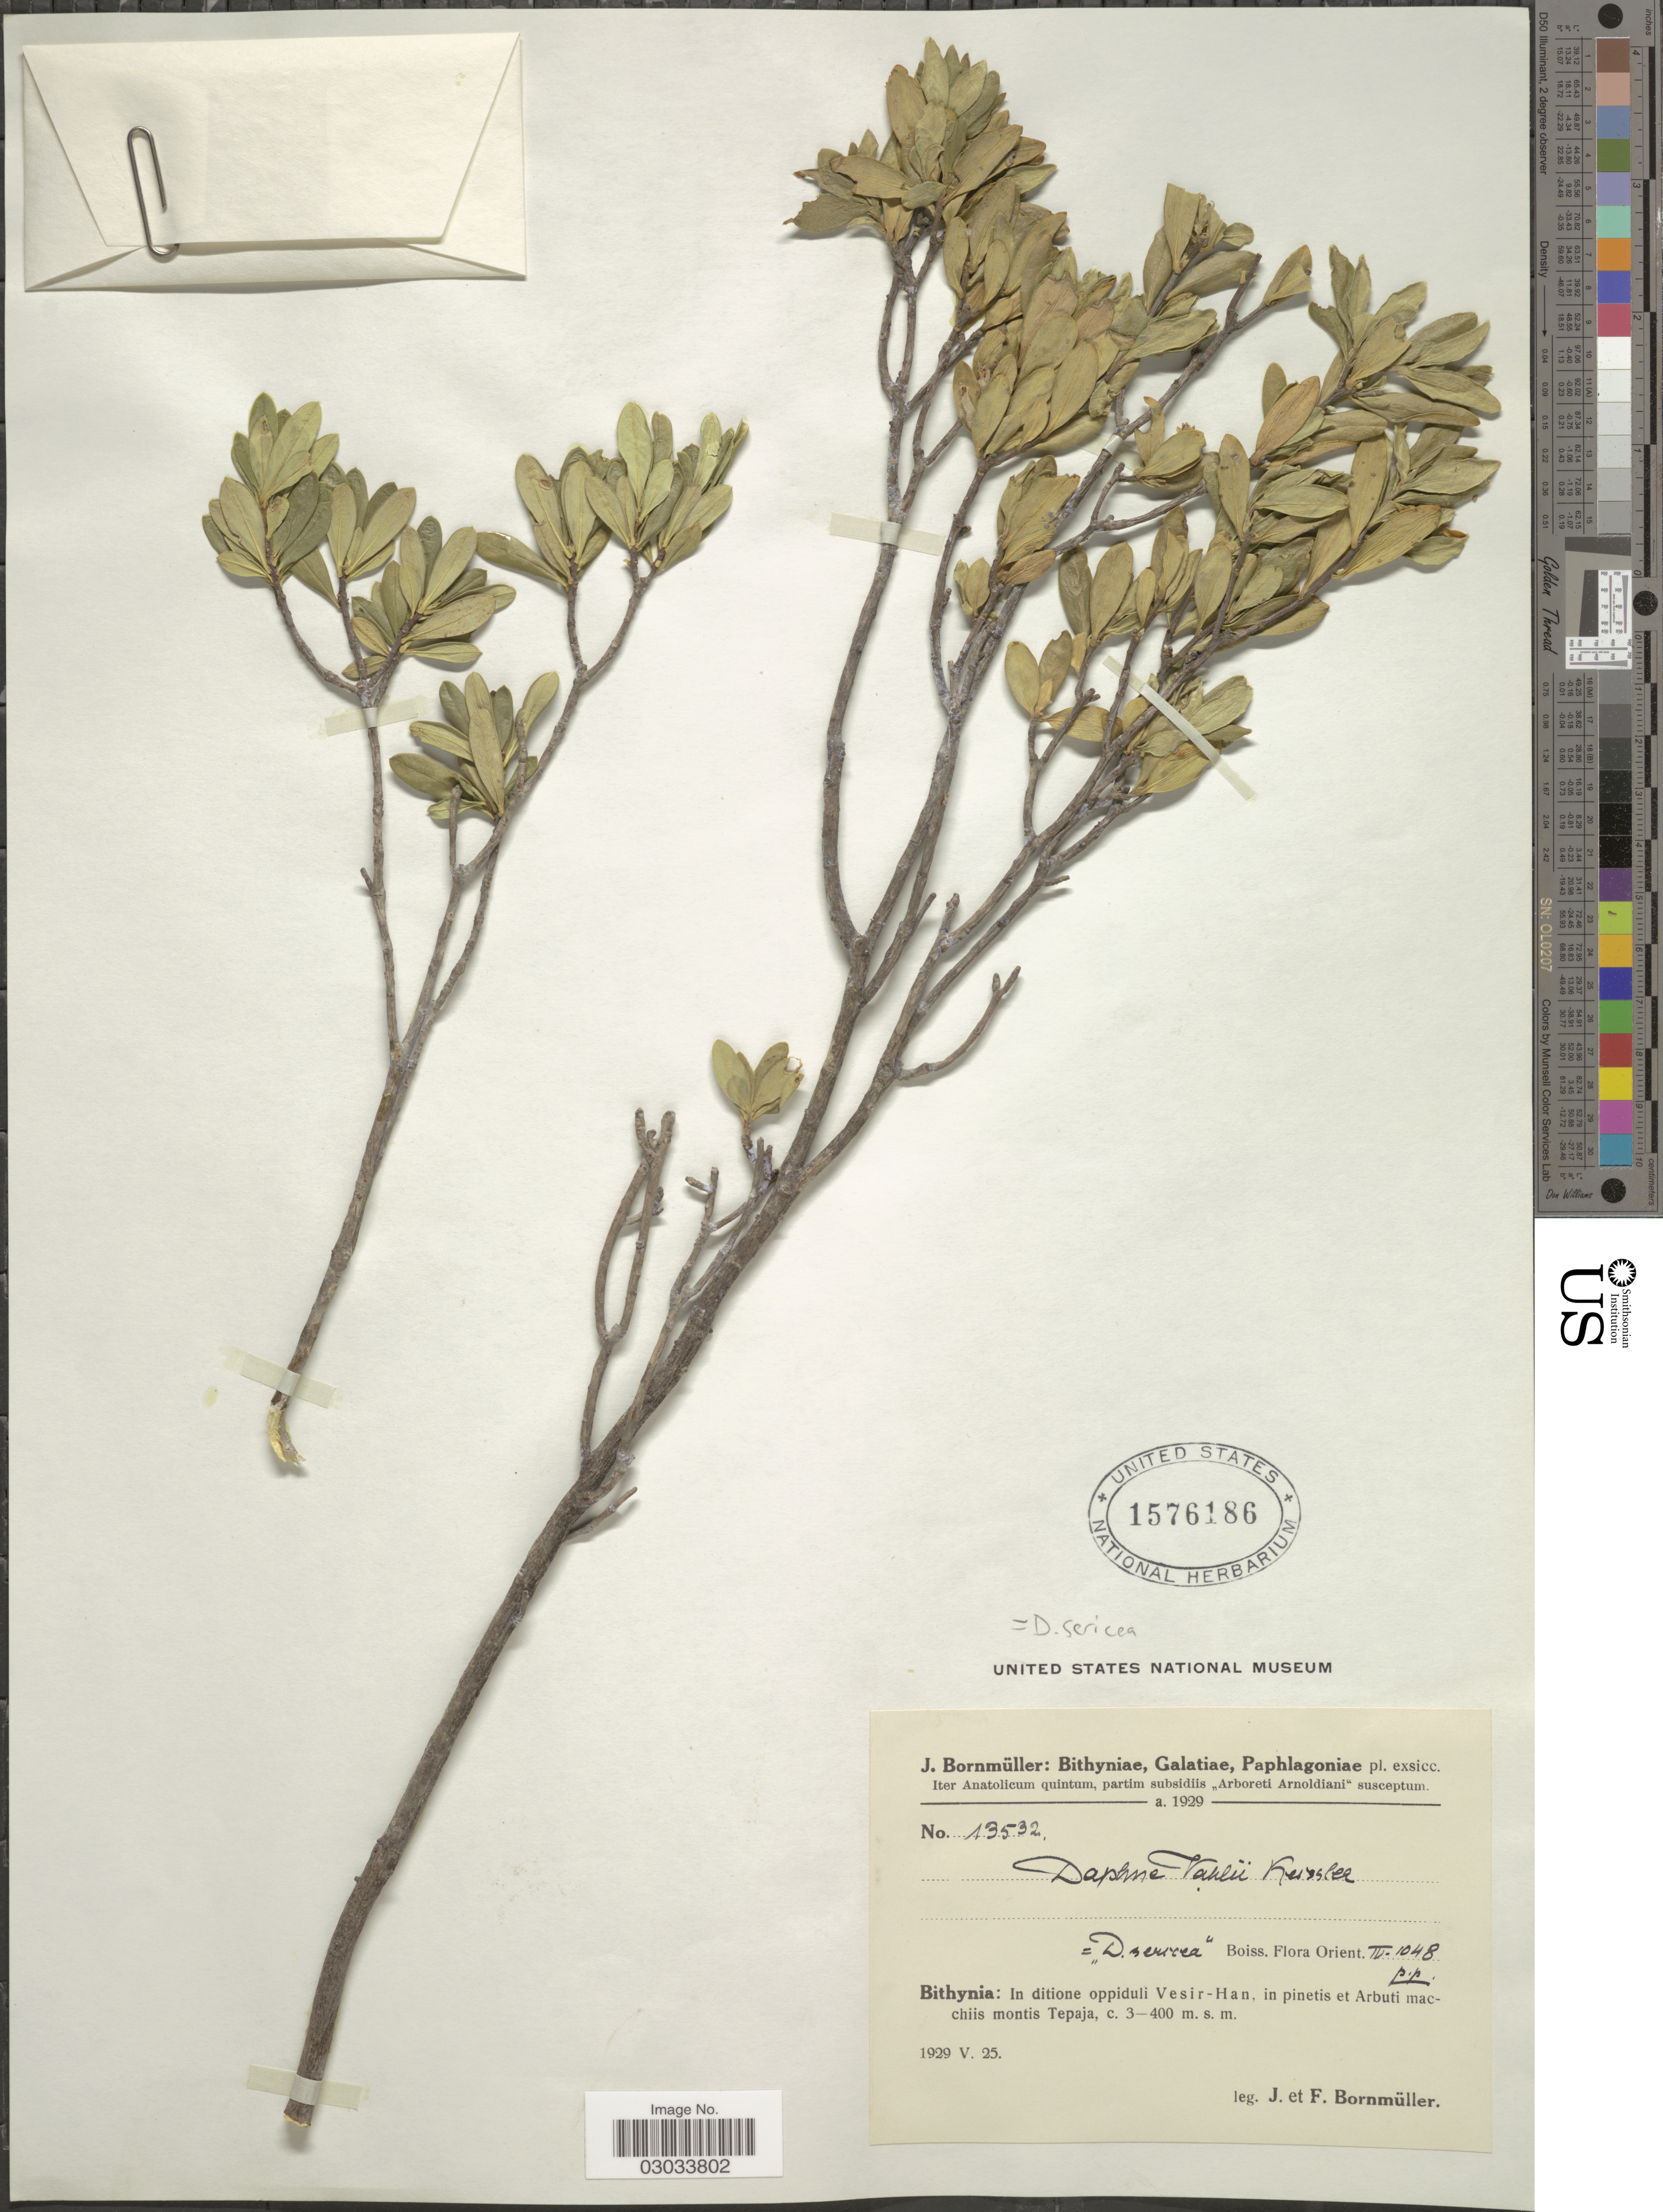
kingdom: Plantae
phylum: Tracheophyta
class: Magnoliopsida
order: Malvales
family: Thymelaeaceae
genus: Daphne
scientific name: Daphne sericea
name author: Vahl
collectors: J. Bornmüller & F. Bornmüller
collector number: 13532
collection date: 1929-05-25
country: Turkey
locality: Bithynia: In ditione oppiduli Vesir-Han, in pinetis et Arbuti macchiis montis Tepaja.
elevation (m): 300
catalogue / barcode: US 1576186